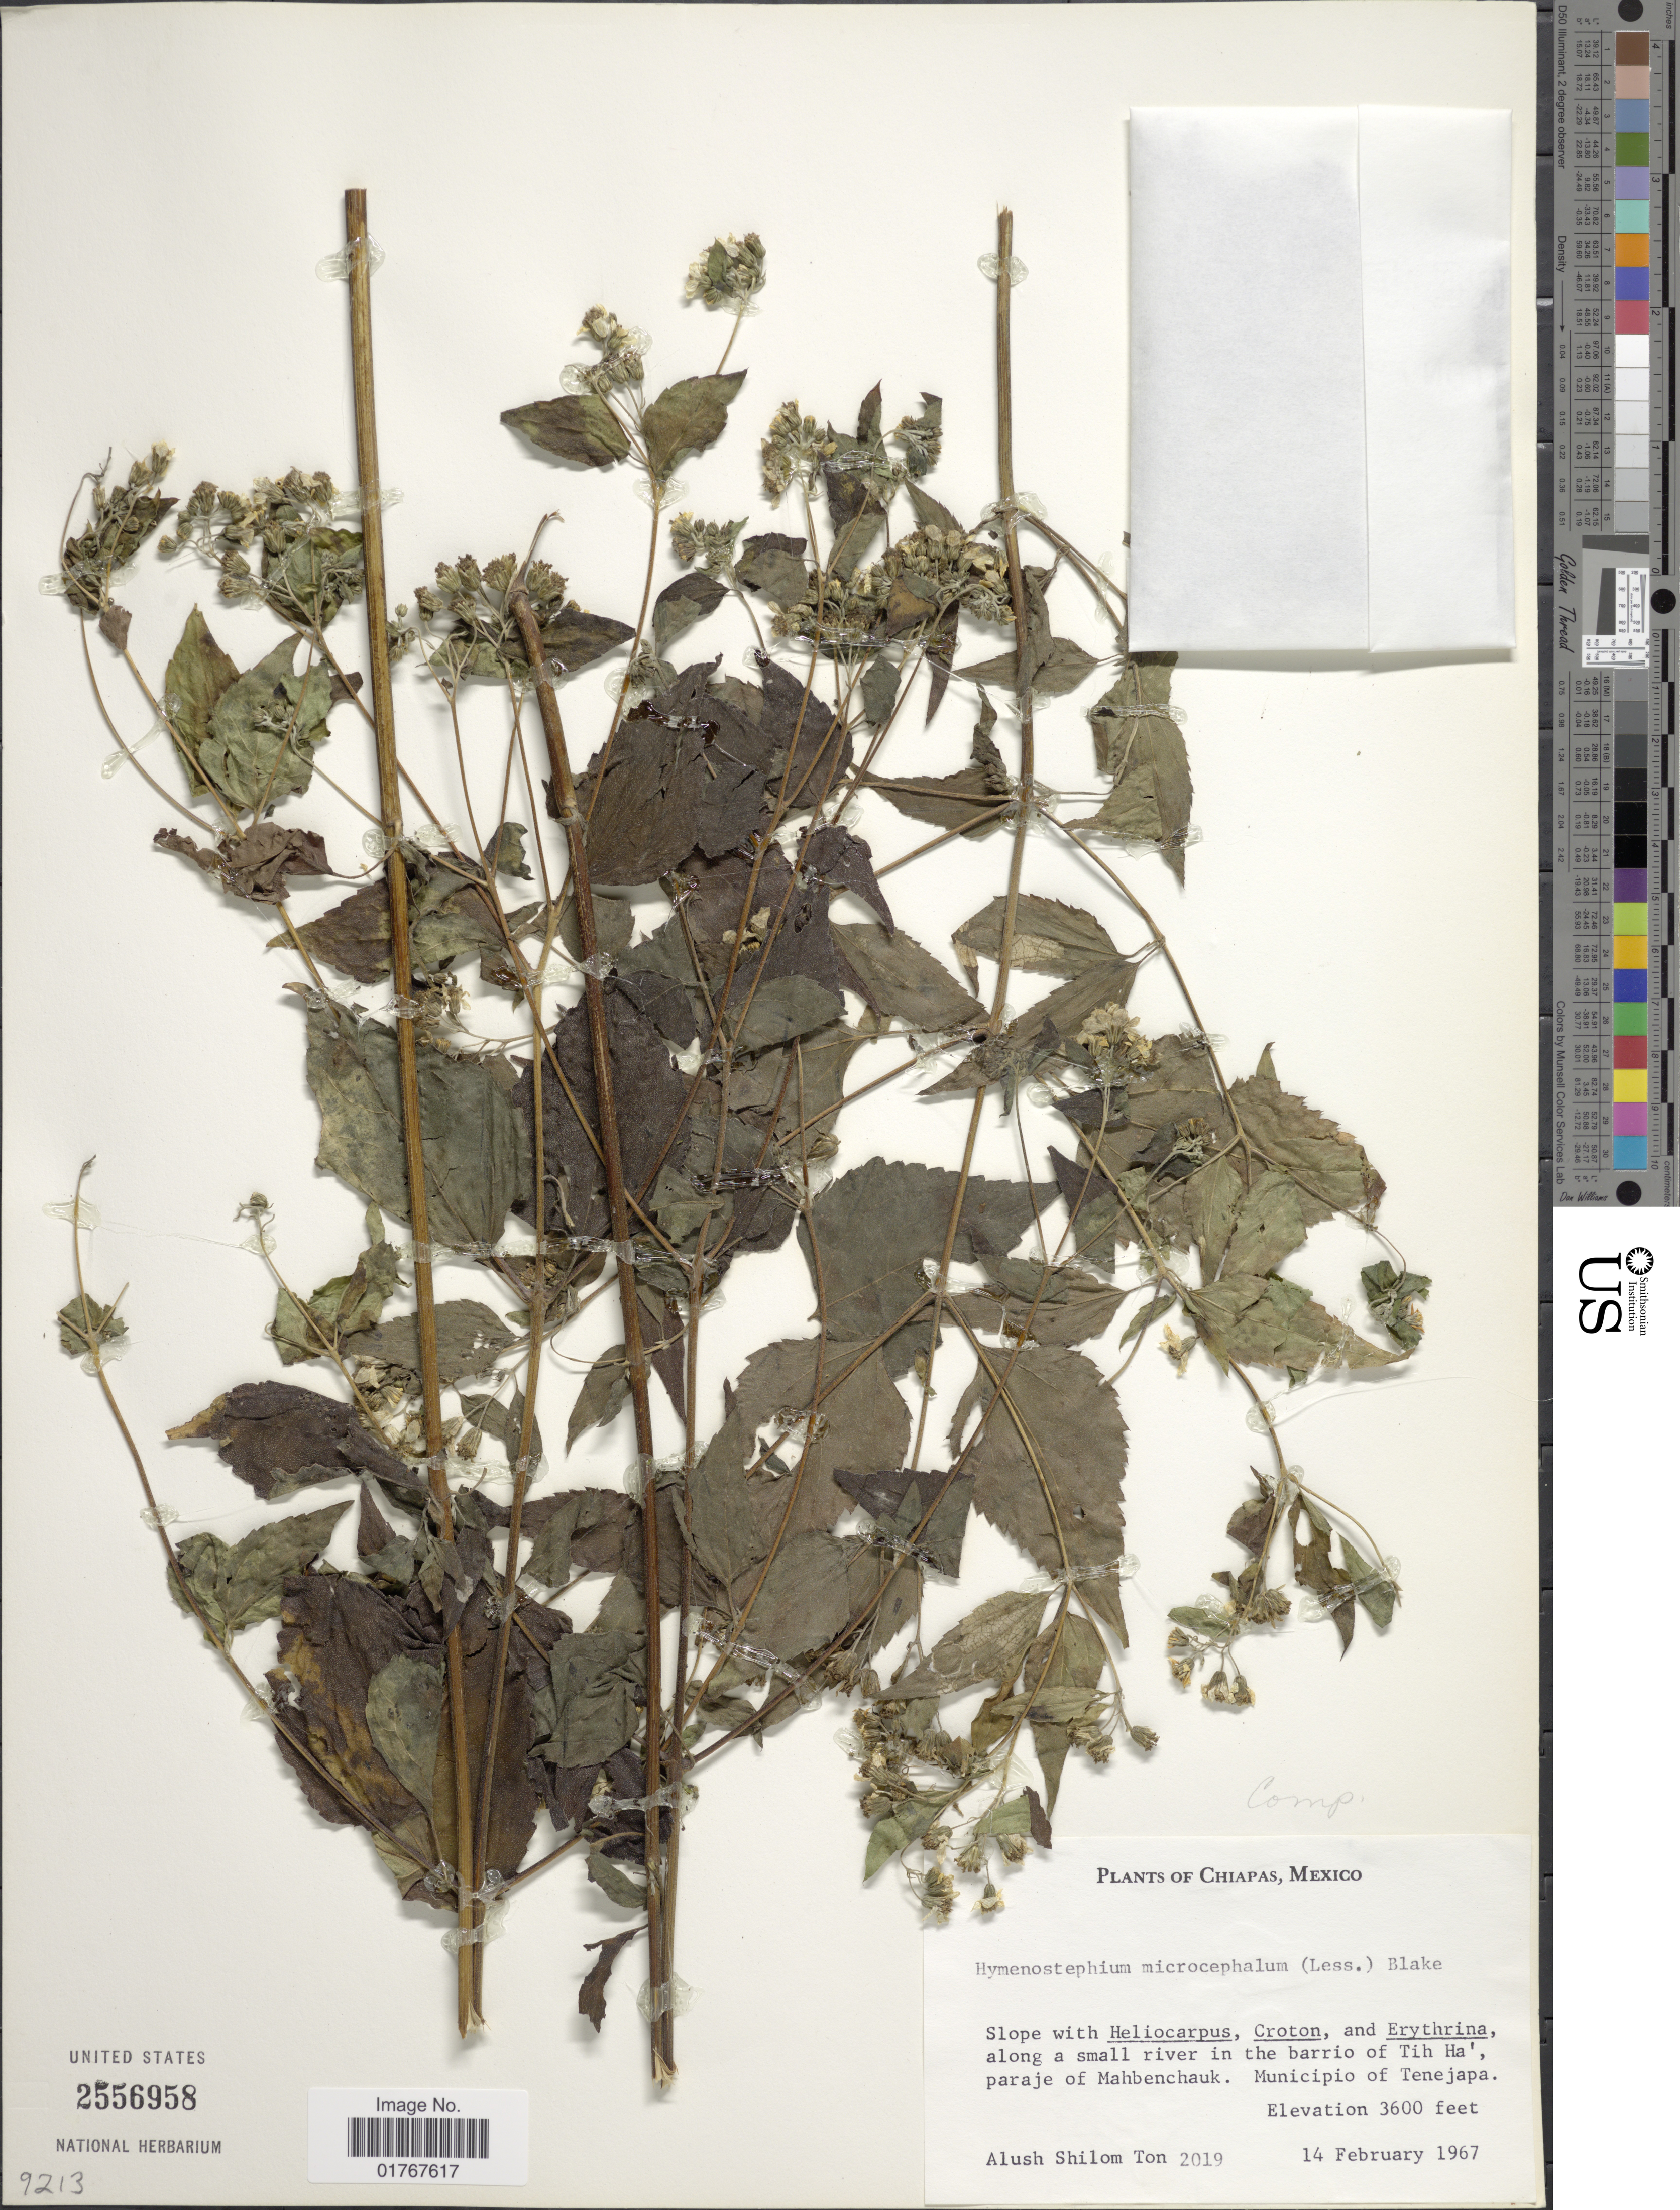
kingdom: Plantae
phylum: Tracheophyta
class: Magnoliopsida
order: Asterales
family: Asteraceae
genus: Viguiera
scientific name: Viguiera cordata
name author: (Hook. & Arn.) D'Arcy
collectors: A. M. Ton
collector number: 2019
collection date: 1967-02-14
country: Mexico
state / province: Chiapas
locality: Along a small river in the barrio of Tih Ha', paraje of Mahbenchauk. Municpio of Tenejapa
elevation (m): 1097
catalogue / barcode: US 2556958